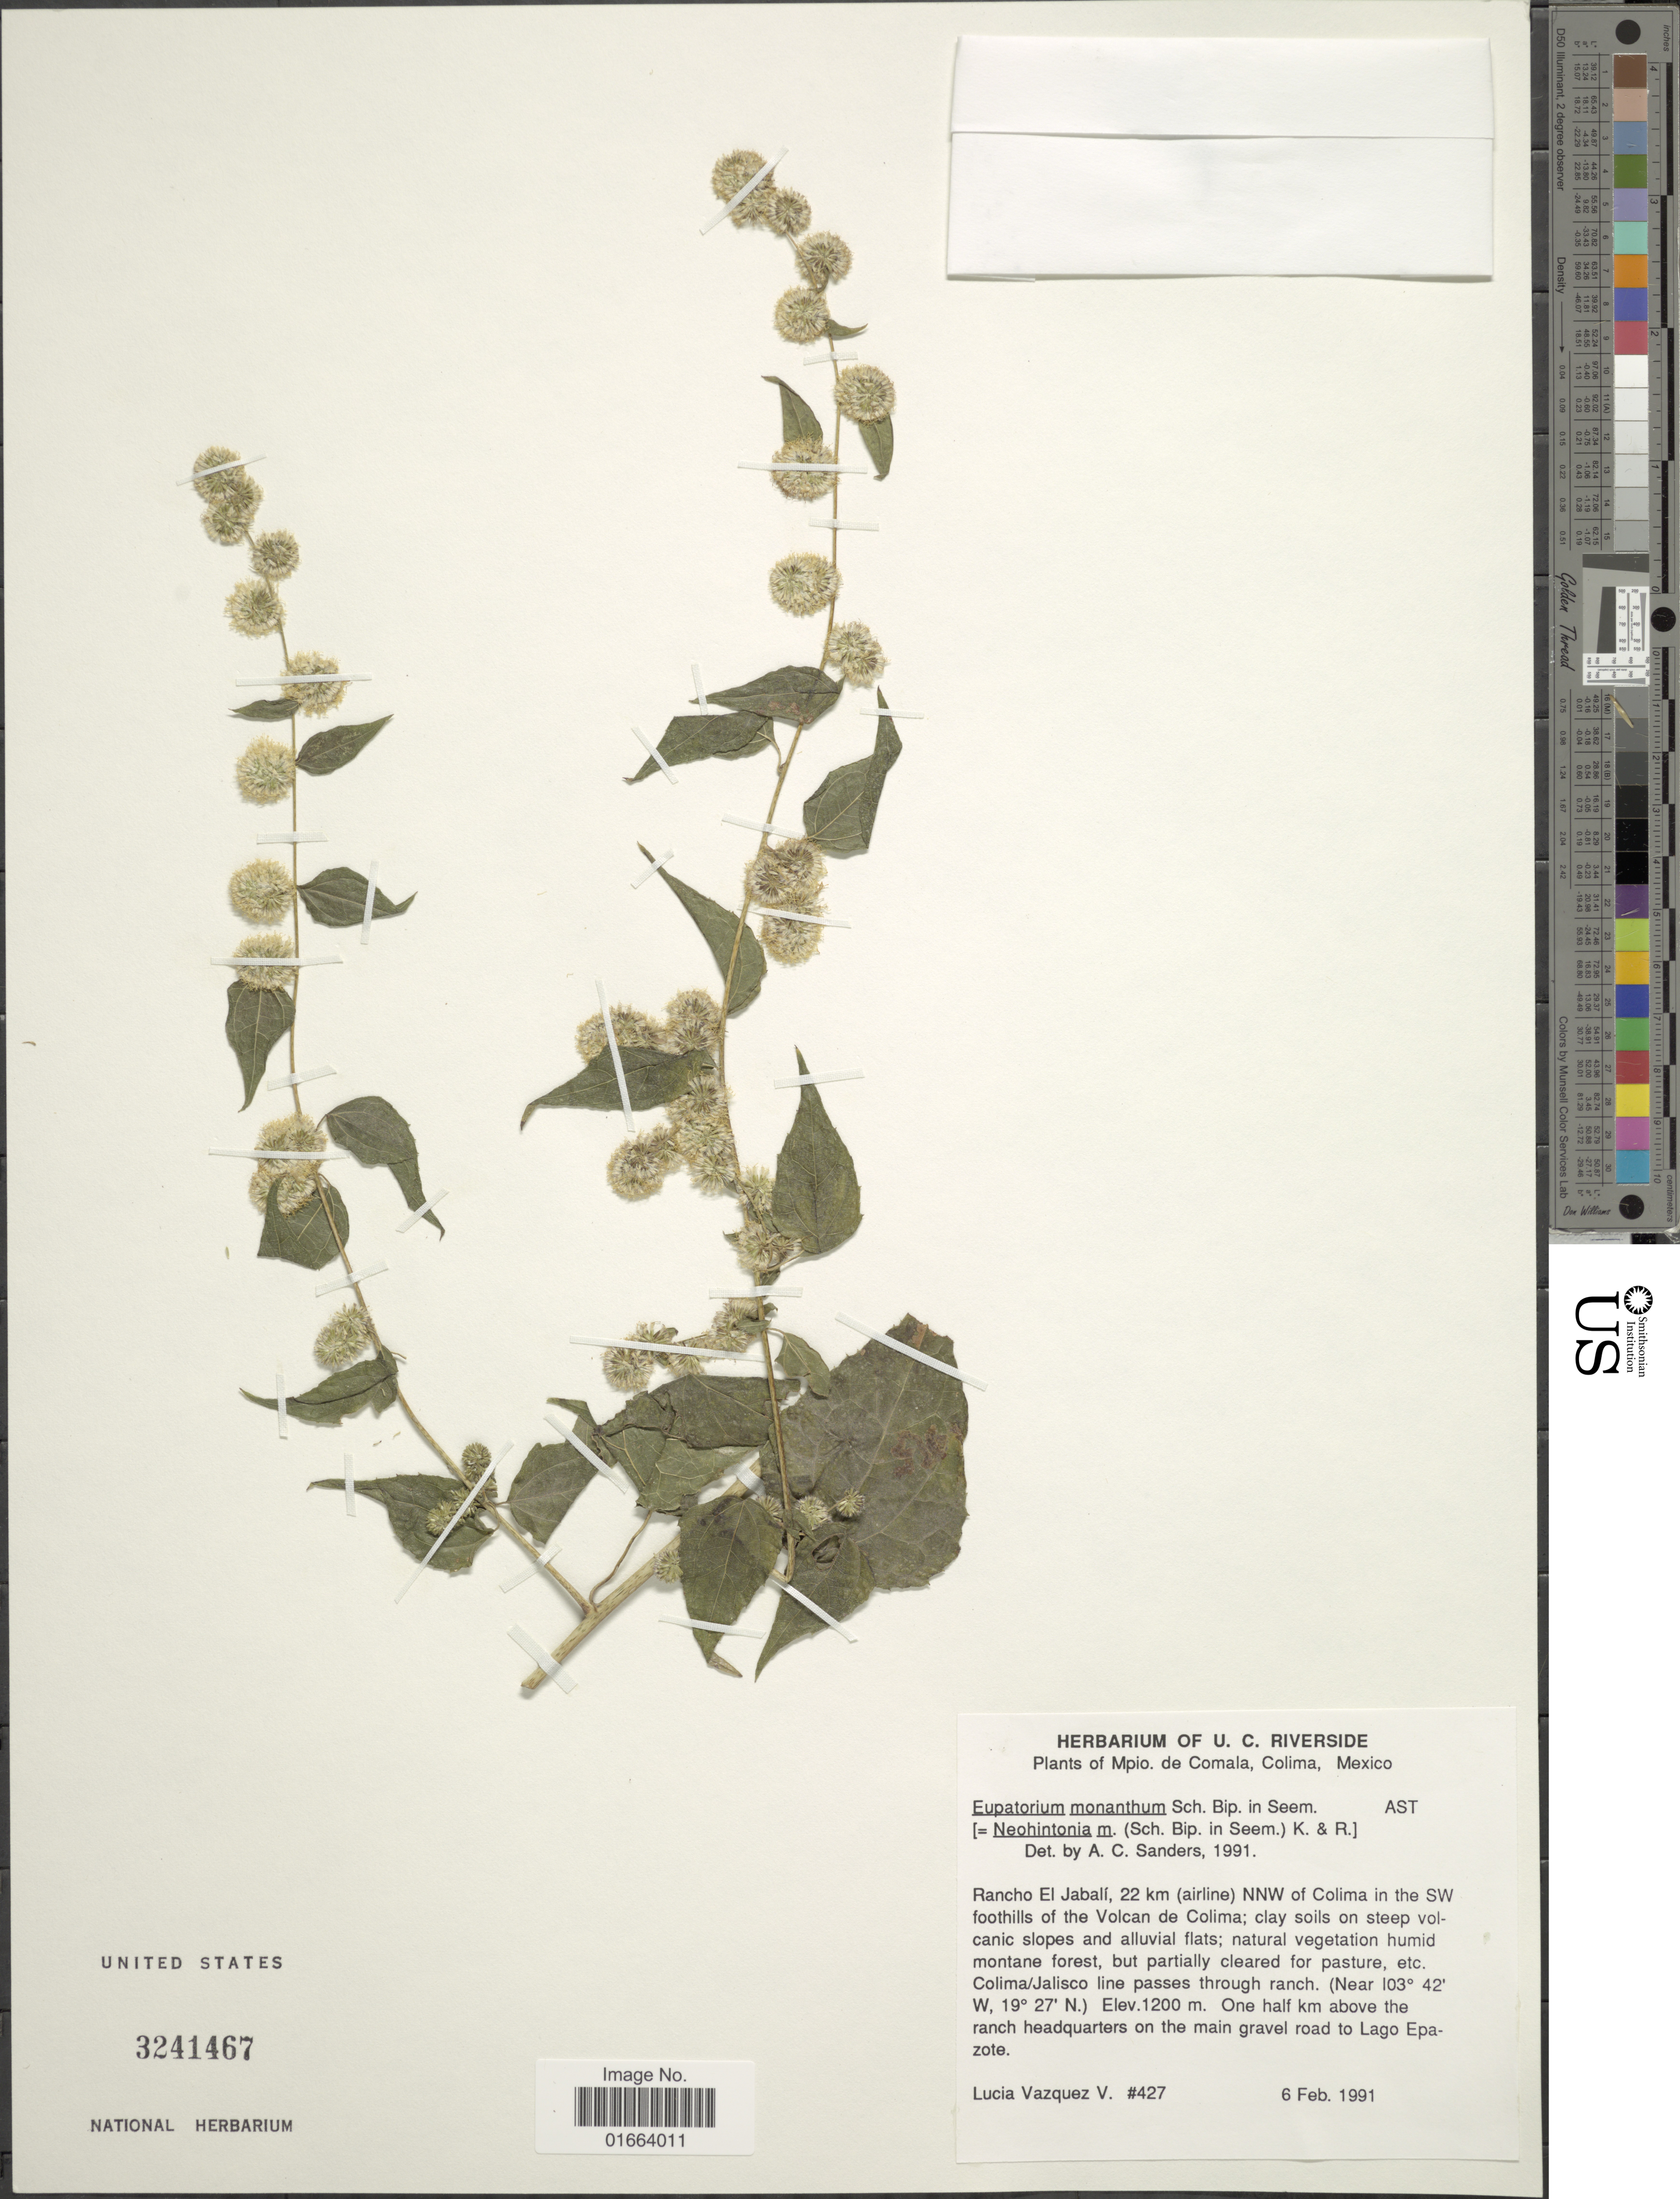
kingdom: Plantae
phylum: Tracheophyta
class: Magnoliopsida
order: Asterales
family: Asteraceae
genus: Neohintonia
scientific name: Neohintonia monantha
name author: (Sch. Bip.) R.M. King & H. Rob.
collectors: L. Vazquez V.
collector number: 427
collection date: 1991-02-06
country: Mexico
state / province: Colima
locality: Mpio. de Comala. Rancho El Jabalí, 22 km (airline) NNW of Colima in the SW foothills of the Volcan de Colima. One half km above the ranch headquarters on the main gravel road to Lago Epazote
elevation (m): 1200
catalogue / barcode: US 3241467